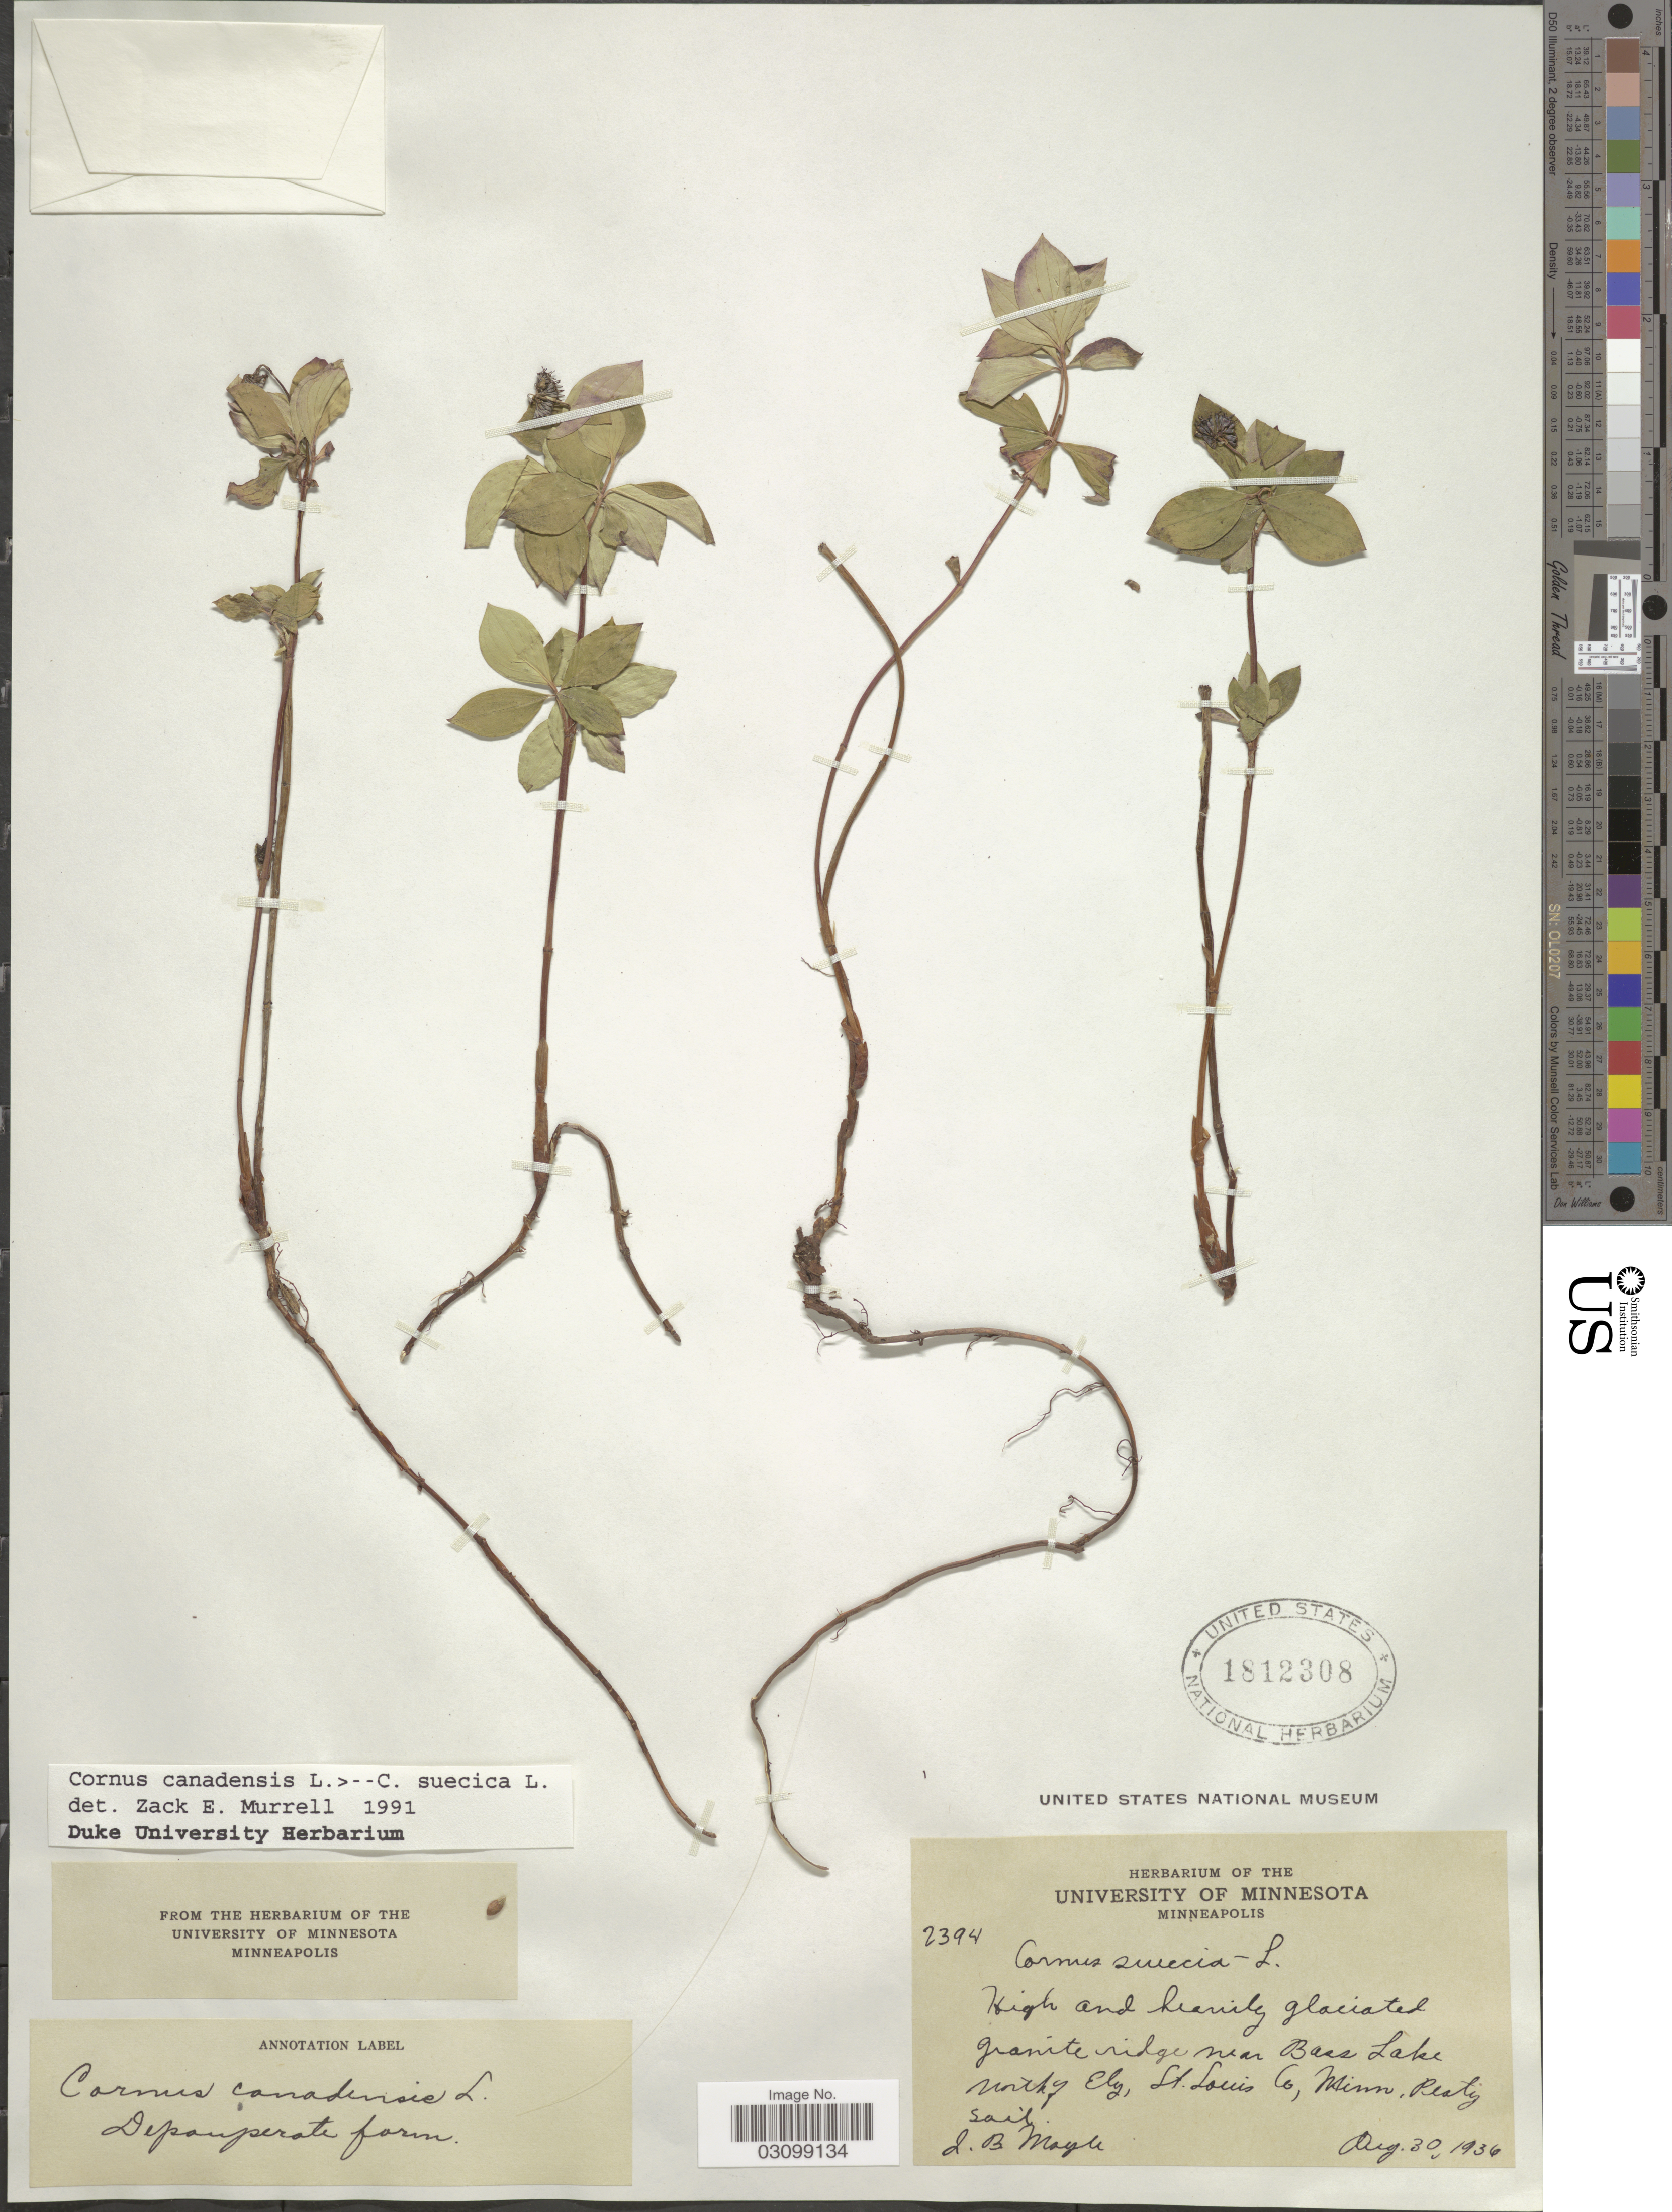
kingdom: Plantae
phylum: Tracheophyta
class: Magnoliopsida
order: Cornales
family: Cornaceae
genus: Cornus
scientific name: Cornus sp.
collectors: J. B. Mayle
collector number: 2394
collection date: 1936-08-30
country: United States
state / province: Minnesota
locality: Granite ridge near Bass Lake north of Ely, St. Louis Co.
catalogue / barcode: US 1812308